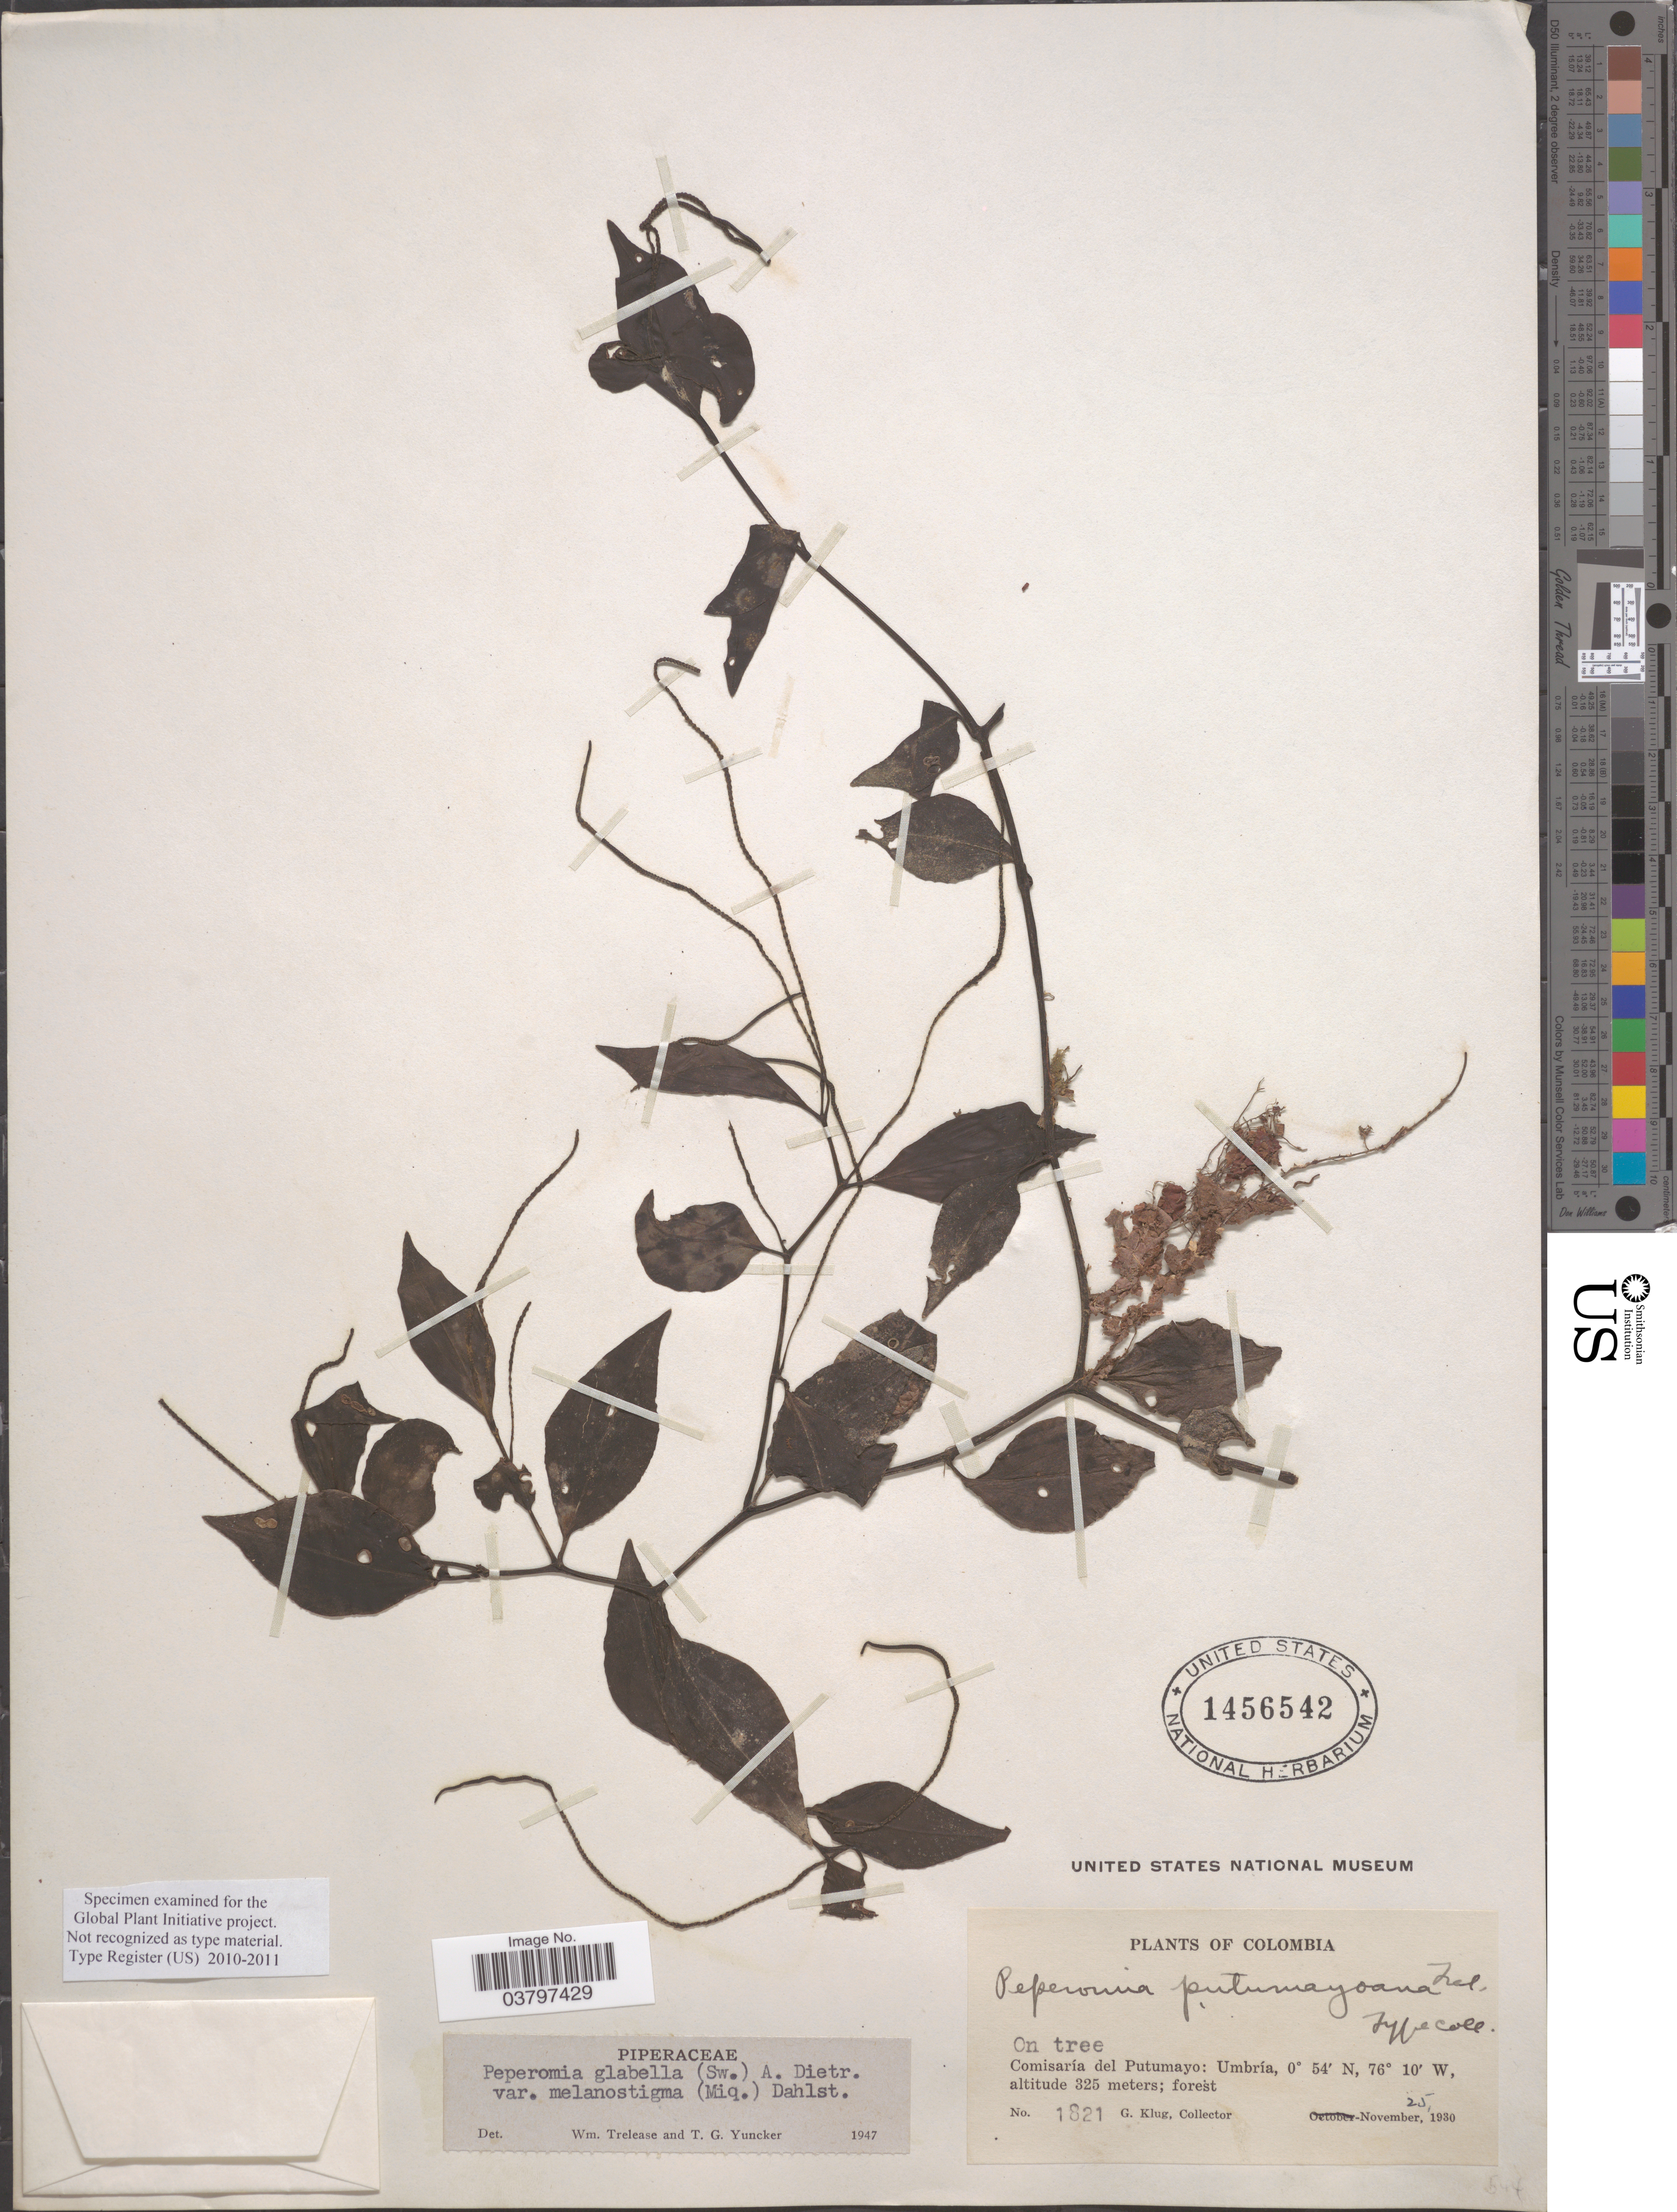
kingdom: Plantae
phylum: Tracheophyta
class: Magnoliopsida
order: Piperales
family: Piperaceae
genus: Peperomia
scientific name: Peperomia glabella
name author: (Sw.) A. Dietr.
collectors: G. Klug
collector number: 1821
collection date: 1930-11-25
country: Colombia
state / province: Putumayo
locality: Comisaría del Putumayo: Umbría.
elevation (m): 325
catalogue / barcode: US 1456542